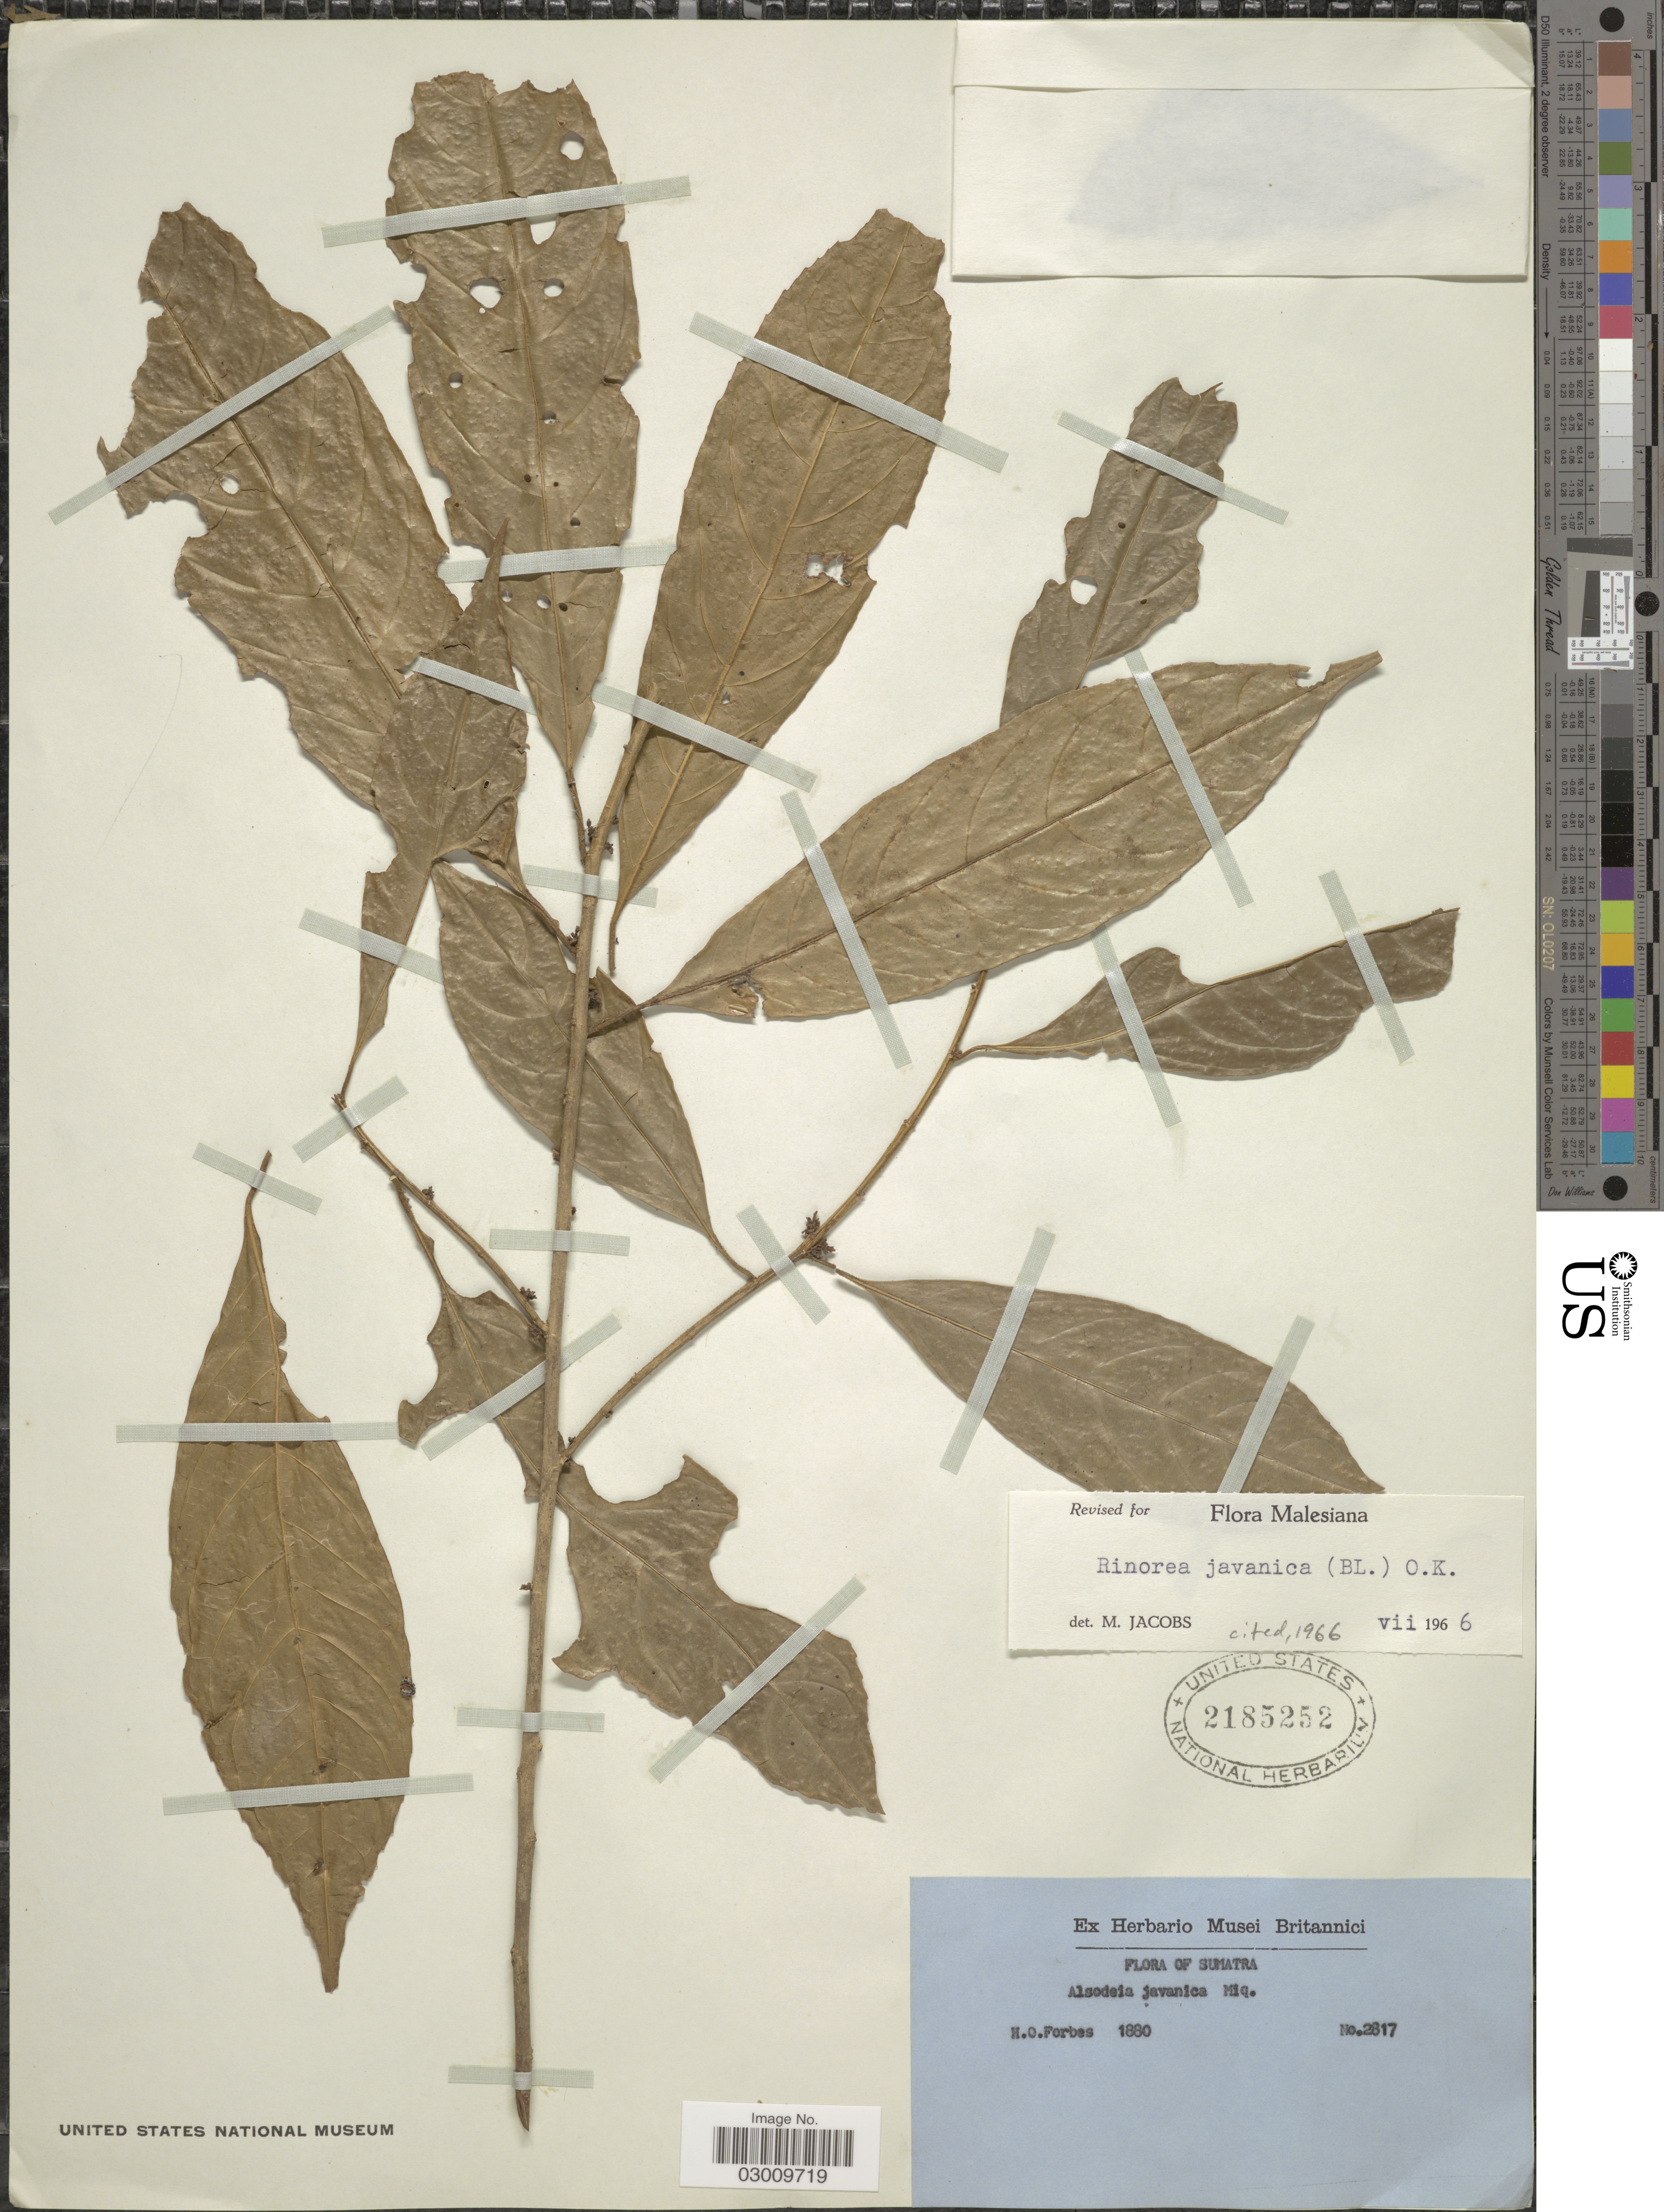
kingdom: Plantae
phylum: Tracheophyta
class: Magnoliopsida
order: Malpighiales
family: Violaceae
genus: Rinorea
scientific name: Rinorea javanica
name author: (Blume) Kuntze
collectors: H. O. Forbes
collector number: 2817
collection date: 1880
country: Indonesia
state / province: Sumatra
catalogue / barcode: US 2185252